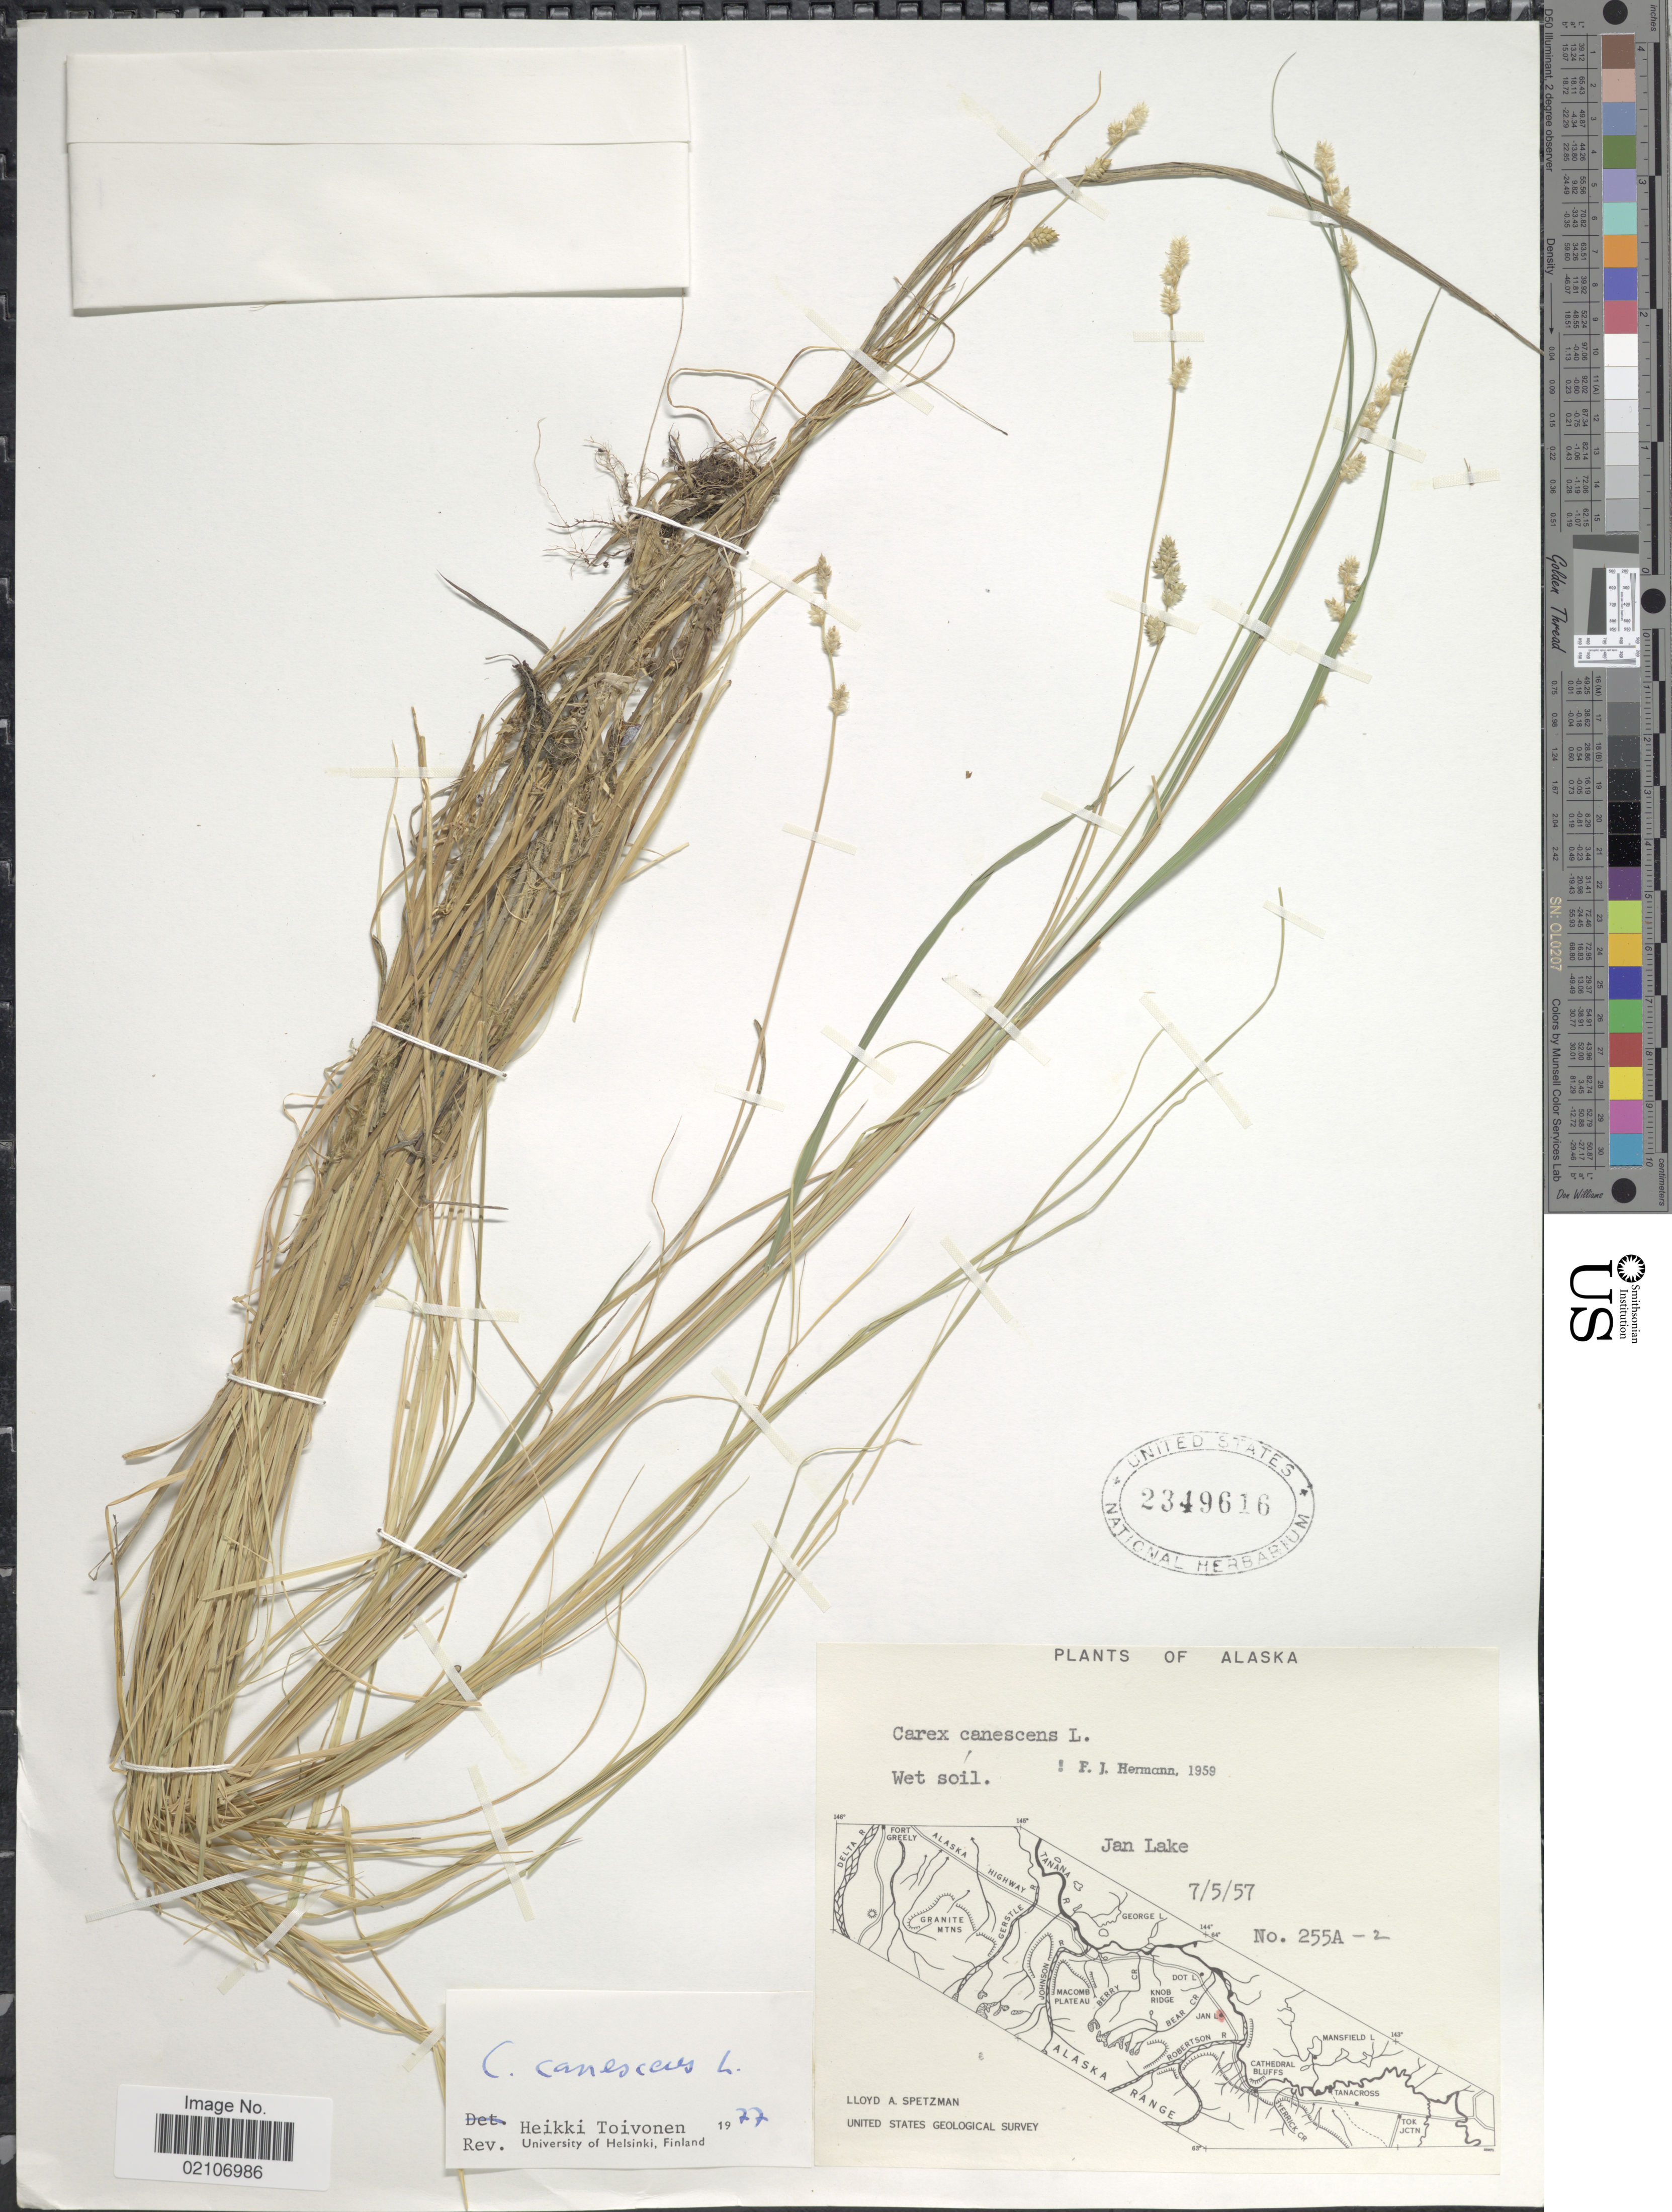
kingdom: Plantae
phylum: Tracheophyta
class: Liliopsida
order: Poales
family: Cyperaceae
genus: Carex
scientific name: Carex canescens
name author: L.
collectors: L. Spetzman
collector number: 255A2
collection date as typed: Transcribed d/m/y: 5/7/57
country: United States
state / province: Alaska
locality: Jan Lake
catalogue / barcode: US 2349616